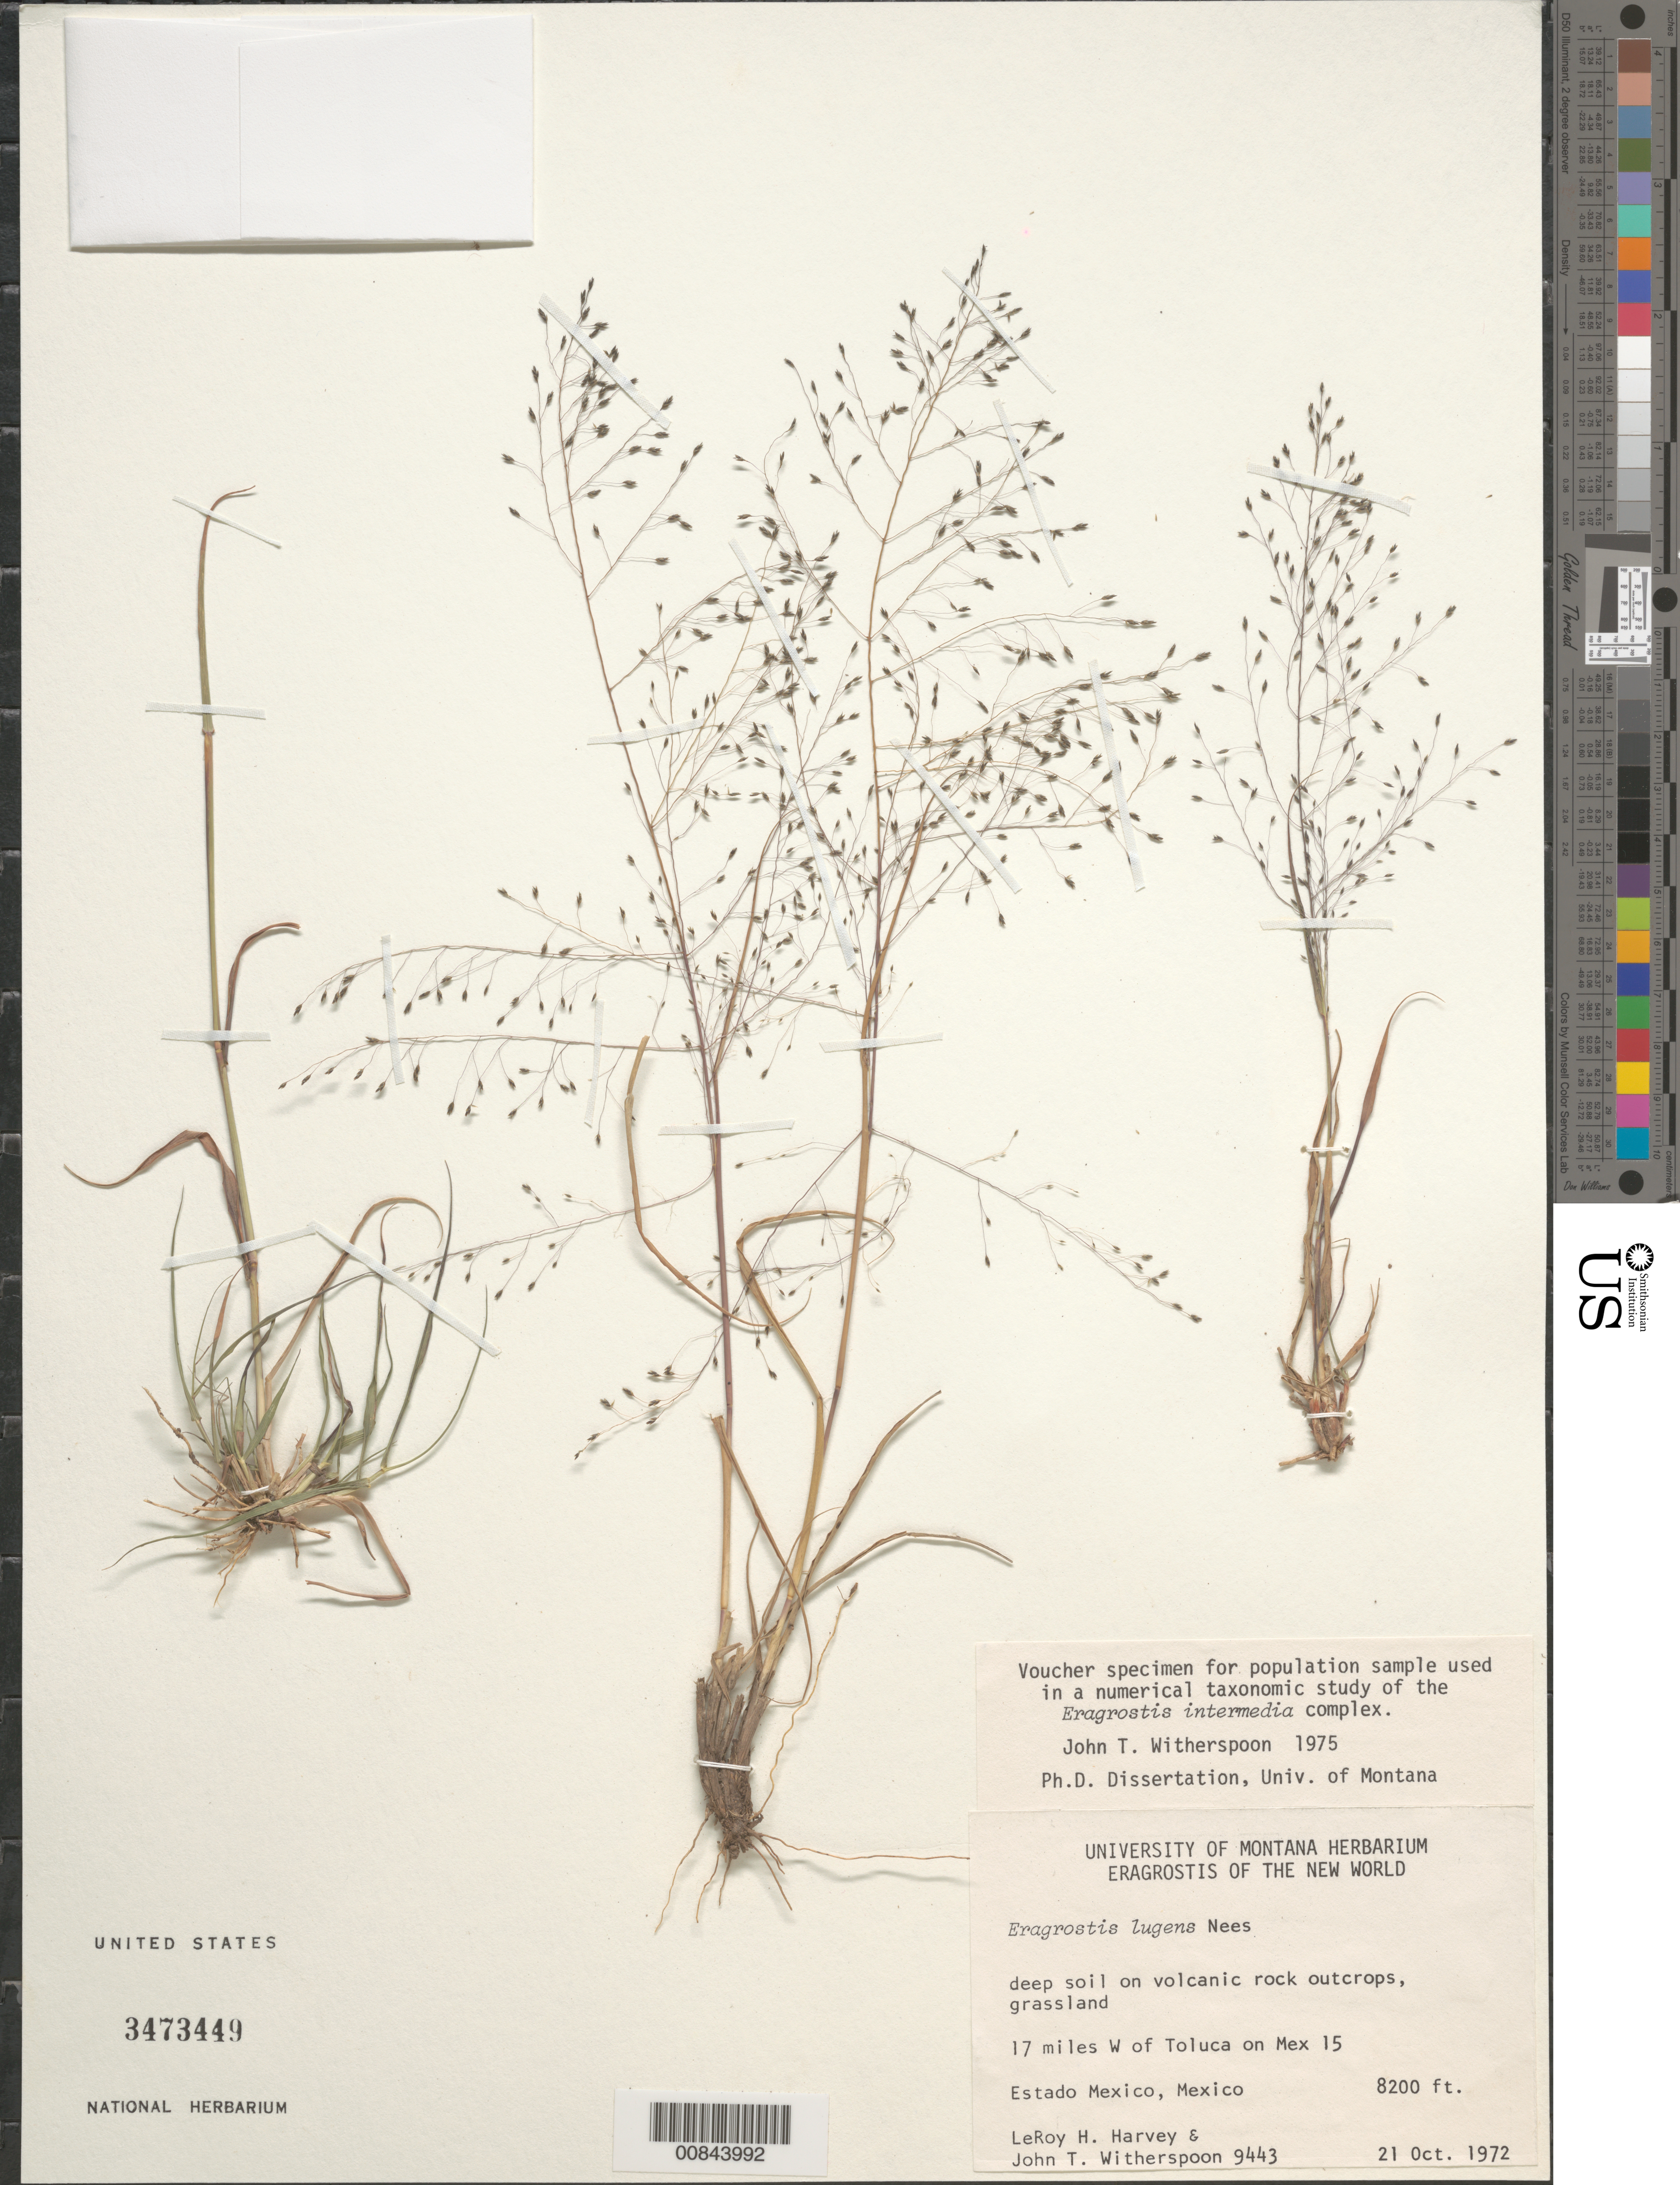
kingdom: Plantae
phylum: Tracheophyta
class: Liliopsida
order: Poales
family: Poaceae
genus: Eragrostis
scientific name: Eragrostis lugens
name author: Nees in Mart.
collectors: L. H. Harvey & J. Witherspoon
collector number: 9443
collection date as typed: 21 Oct 1972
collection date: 1972-10-21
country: Mexico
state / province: México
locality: W of Toluca on Mex 15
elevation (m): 2499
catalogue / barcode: US 3473449